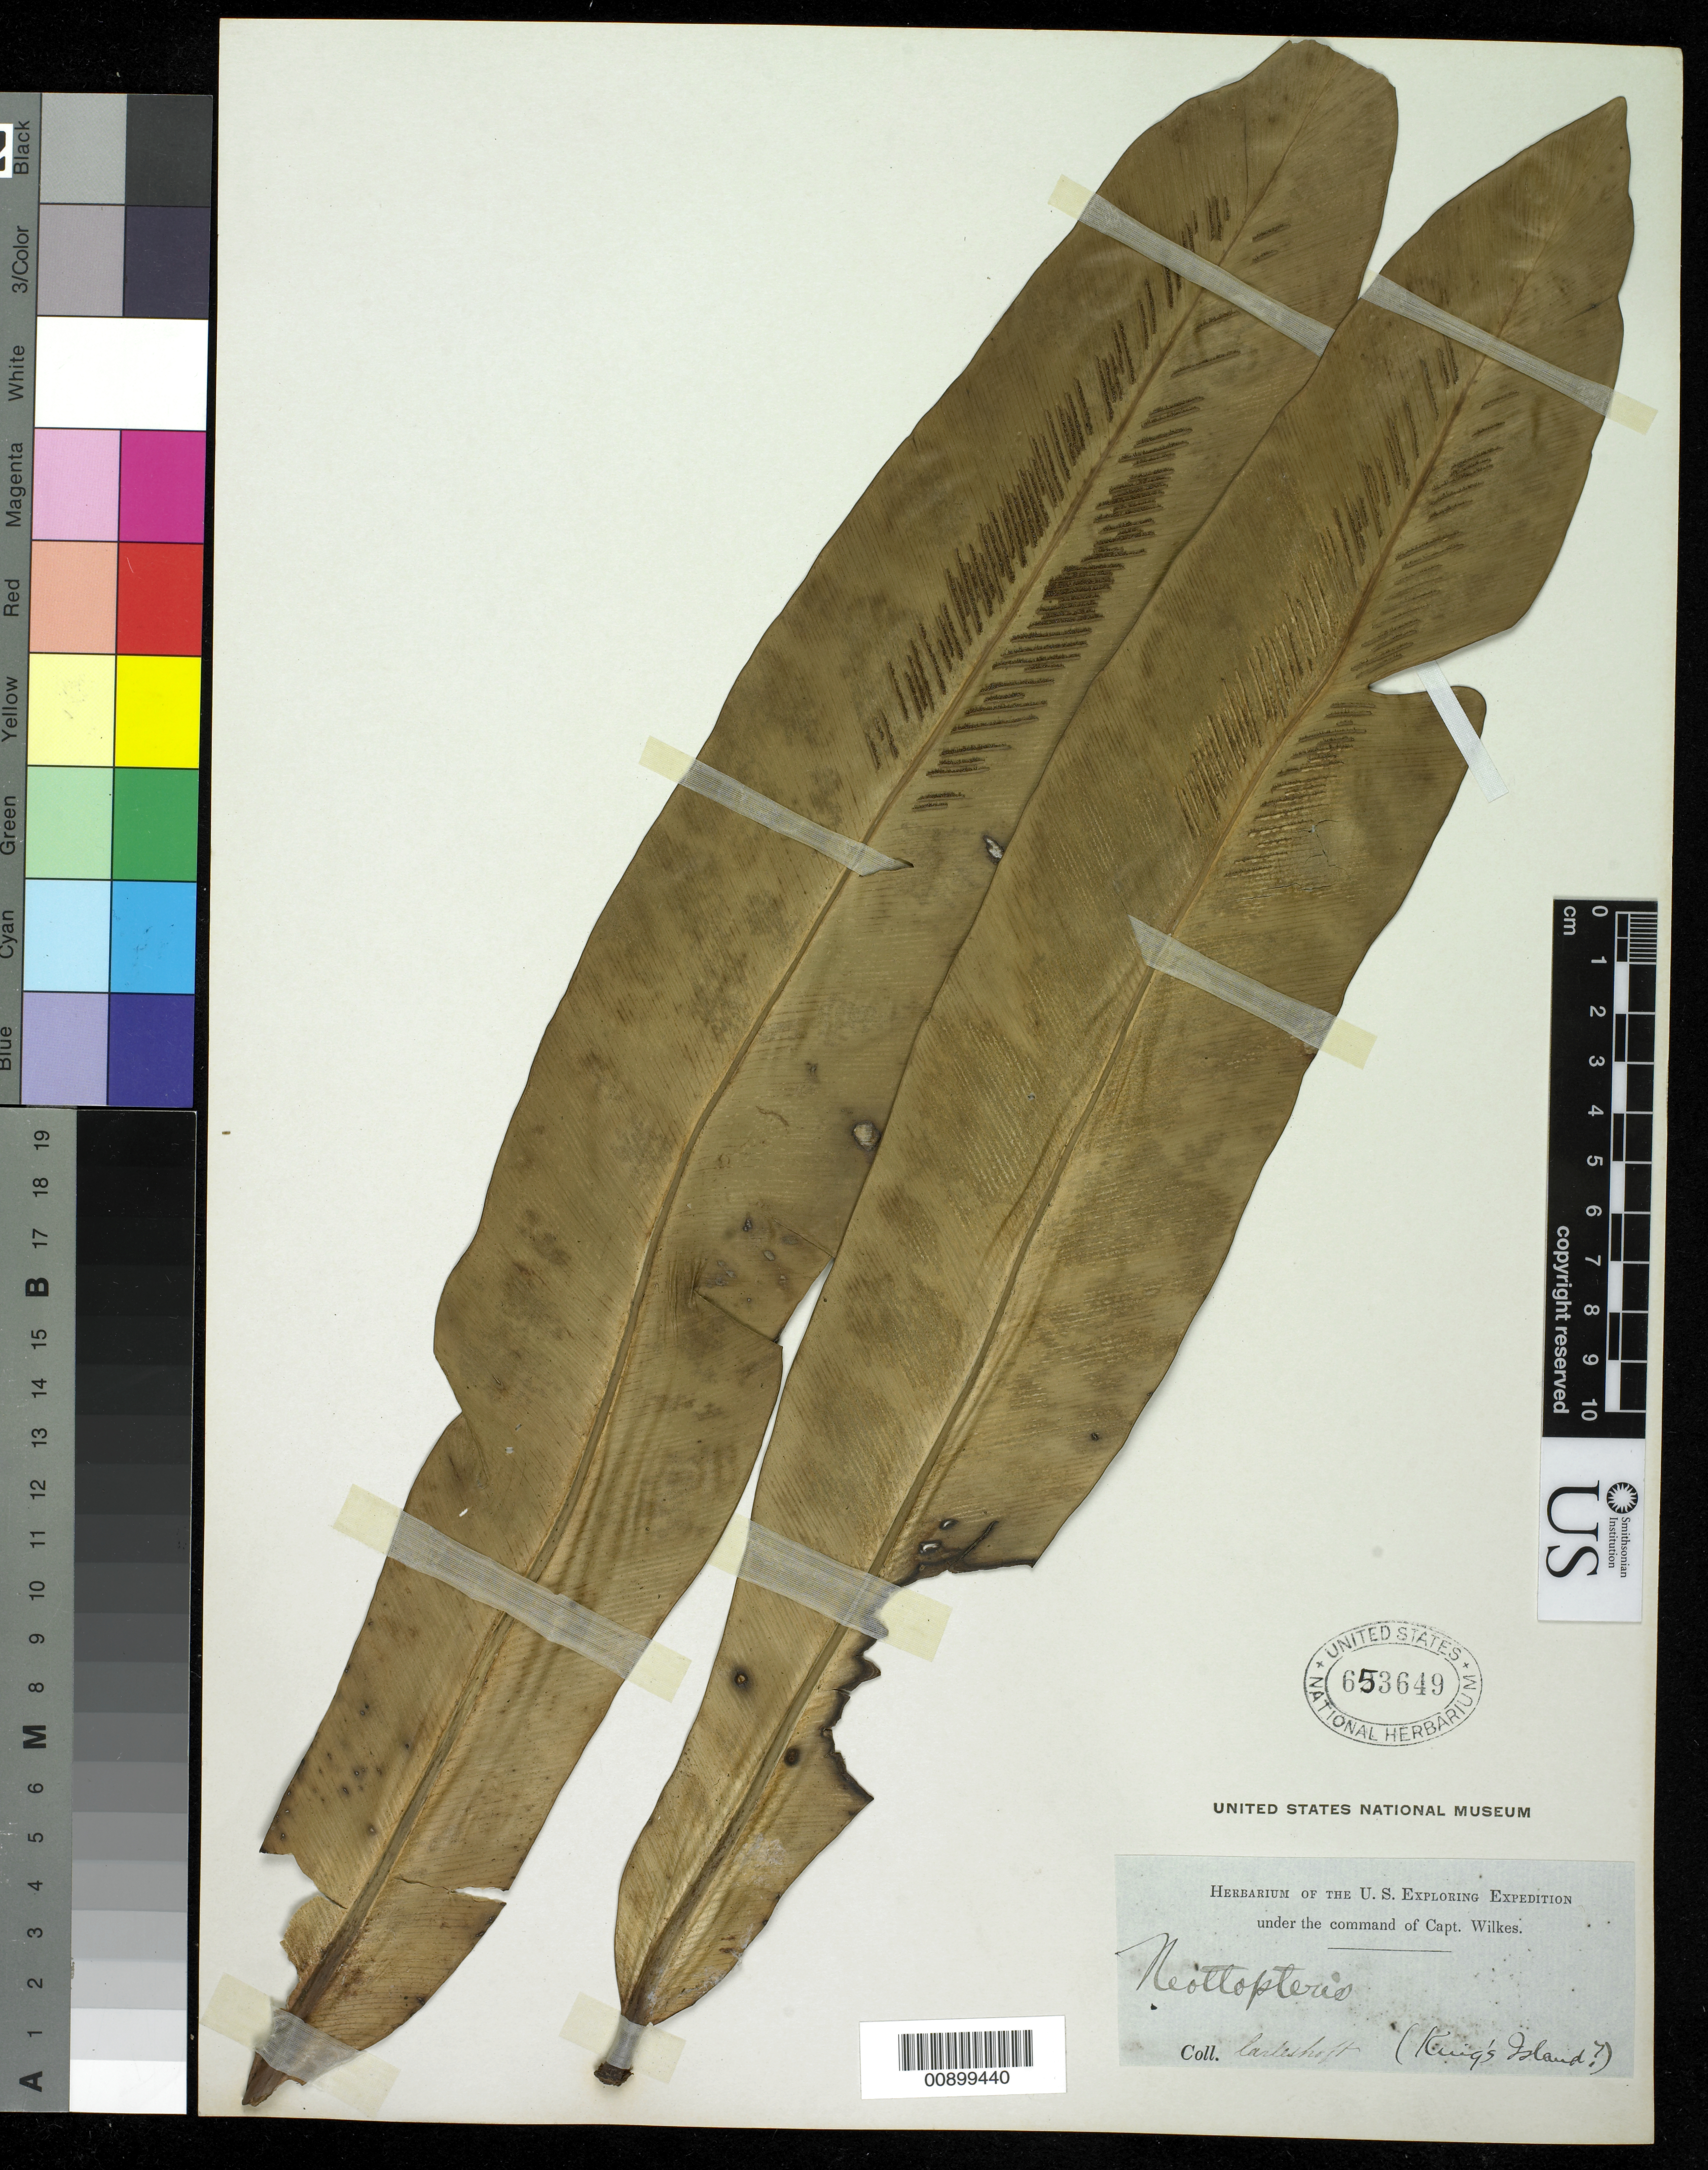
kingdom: Plantae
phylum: Tracheophyta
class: Polypodiopsida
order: Polypodiales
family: Aspleniaceae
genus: Asplenium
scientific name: Asplenium nidus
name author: L.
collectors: Wilkes Explor. Exped.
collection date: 1838/1842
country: French Polynesia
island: King's Island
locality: larleshoft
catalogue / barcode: US 653649